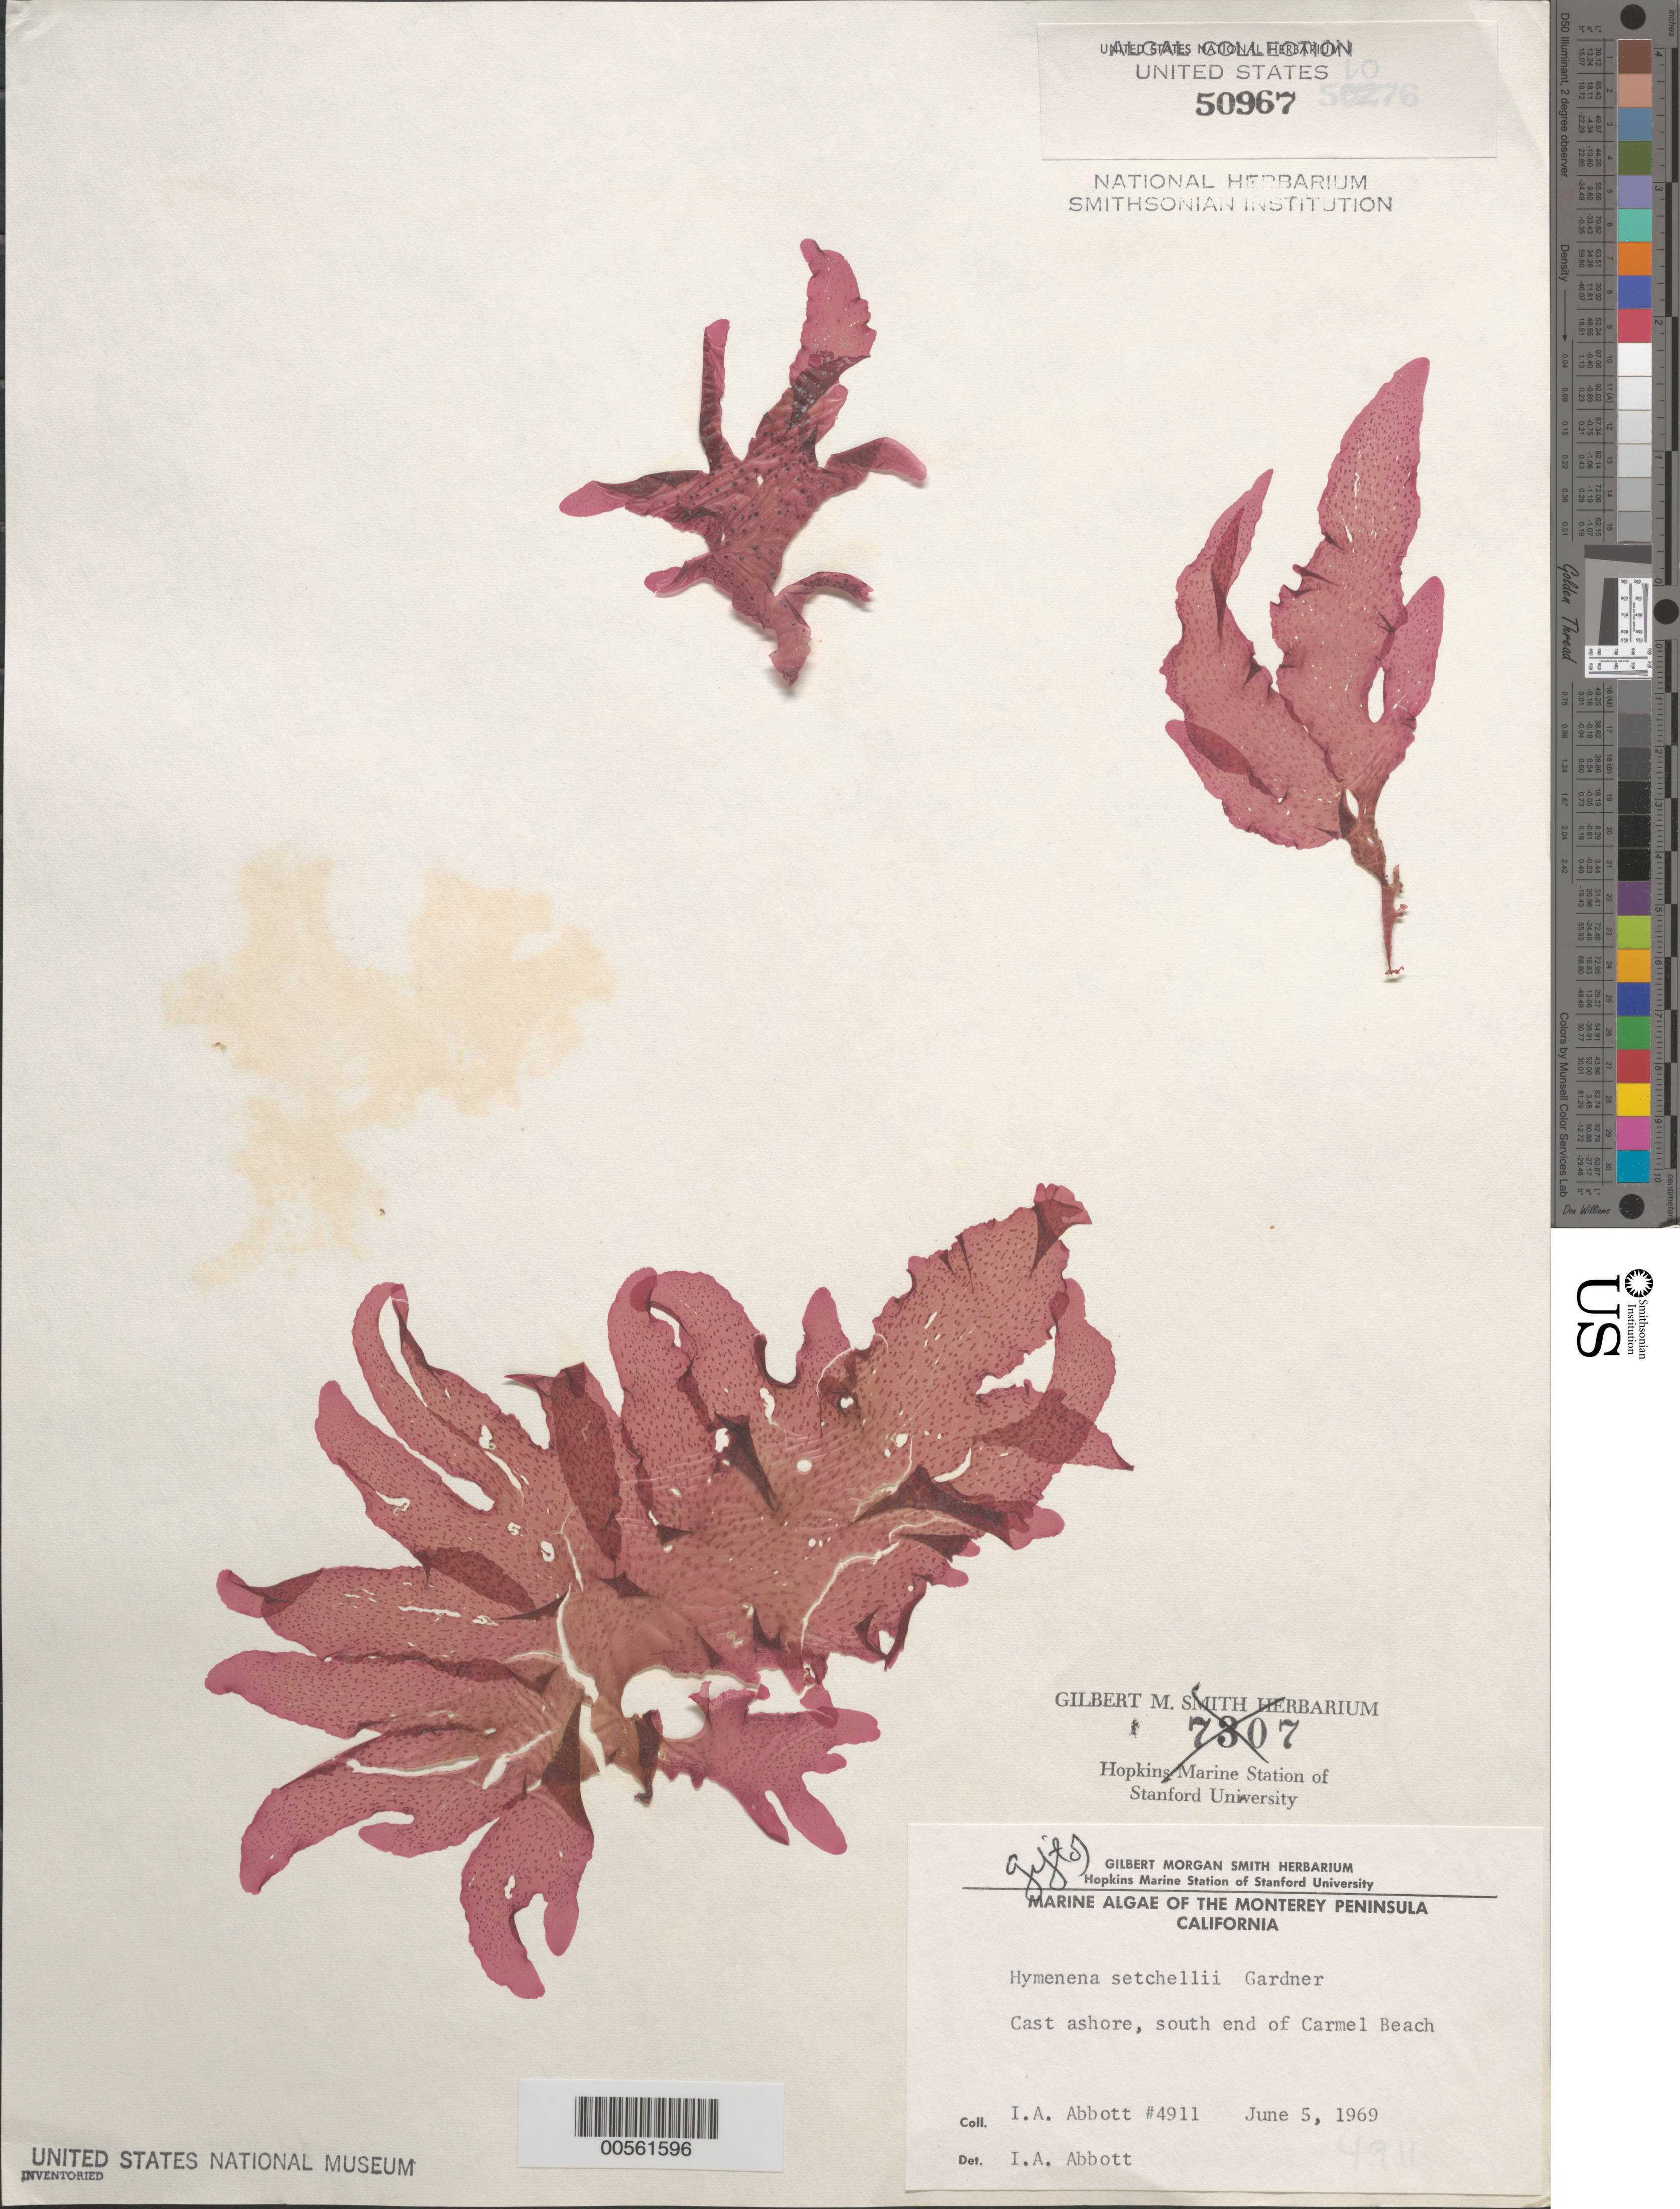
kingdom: Plantae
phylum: Rhodophyta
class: Florideophyceae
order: Ceramiales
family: Delesseriaceae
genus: Hymenena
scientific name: Hymenena setchellii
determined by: Abbott, Isabella A.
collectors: I. A. Abbott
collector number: IAA 4911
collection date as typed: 05 Jun 1969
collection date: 1969-06-05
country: United States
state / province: California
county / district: Monterey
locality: Carmel Beach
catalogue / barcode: US 50967